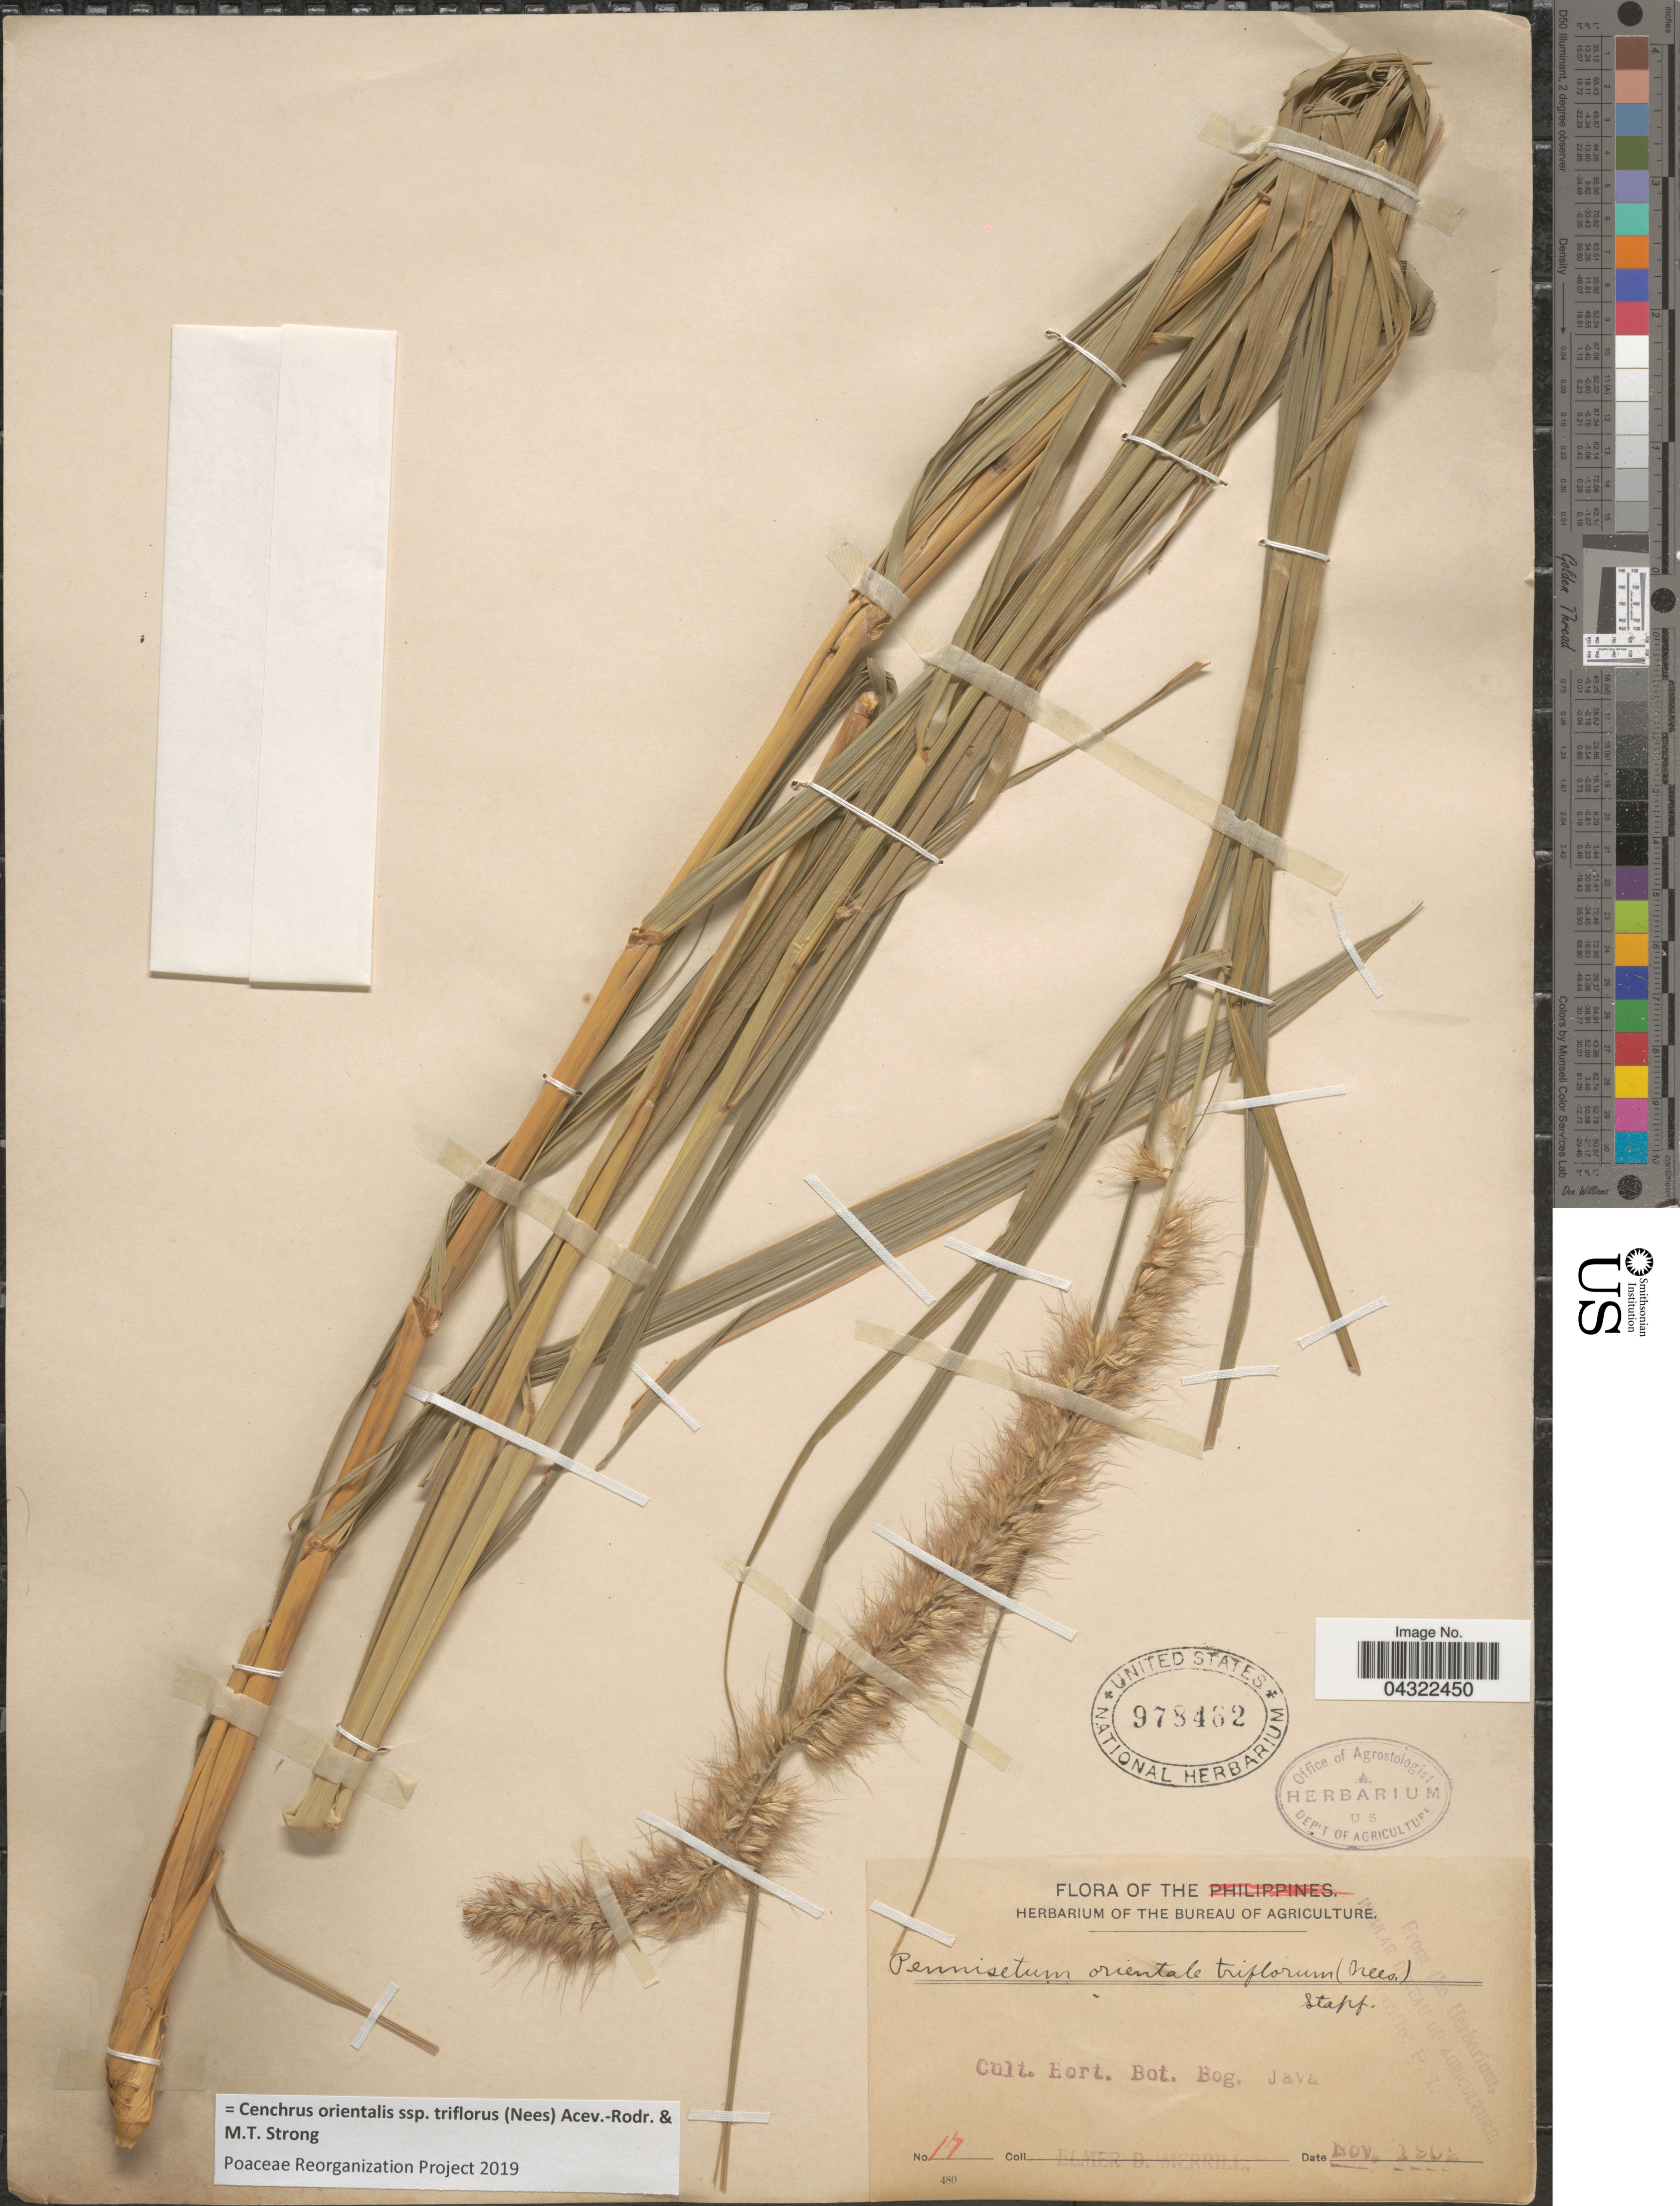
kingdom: Plantae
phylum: Tracheophyta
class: Liliopsida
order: Poales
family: Poaceae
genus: Cenchrus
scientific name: Cenchrus orientalis subsp. triflorus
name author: (Nees) Acev.-Rodr. & M.T. Strong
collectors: E. D. Merrill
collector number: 17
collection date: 1902-11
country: Indonesia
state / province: Java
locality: Cult. Hort. Bot. Bog. Java.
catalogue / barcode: US 978462